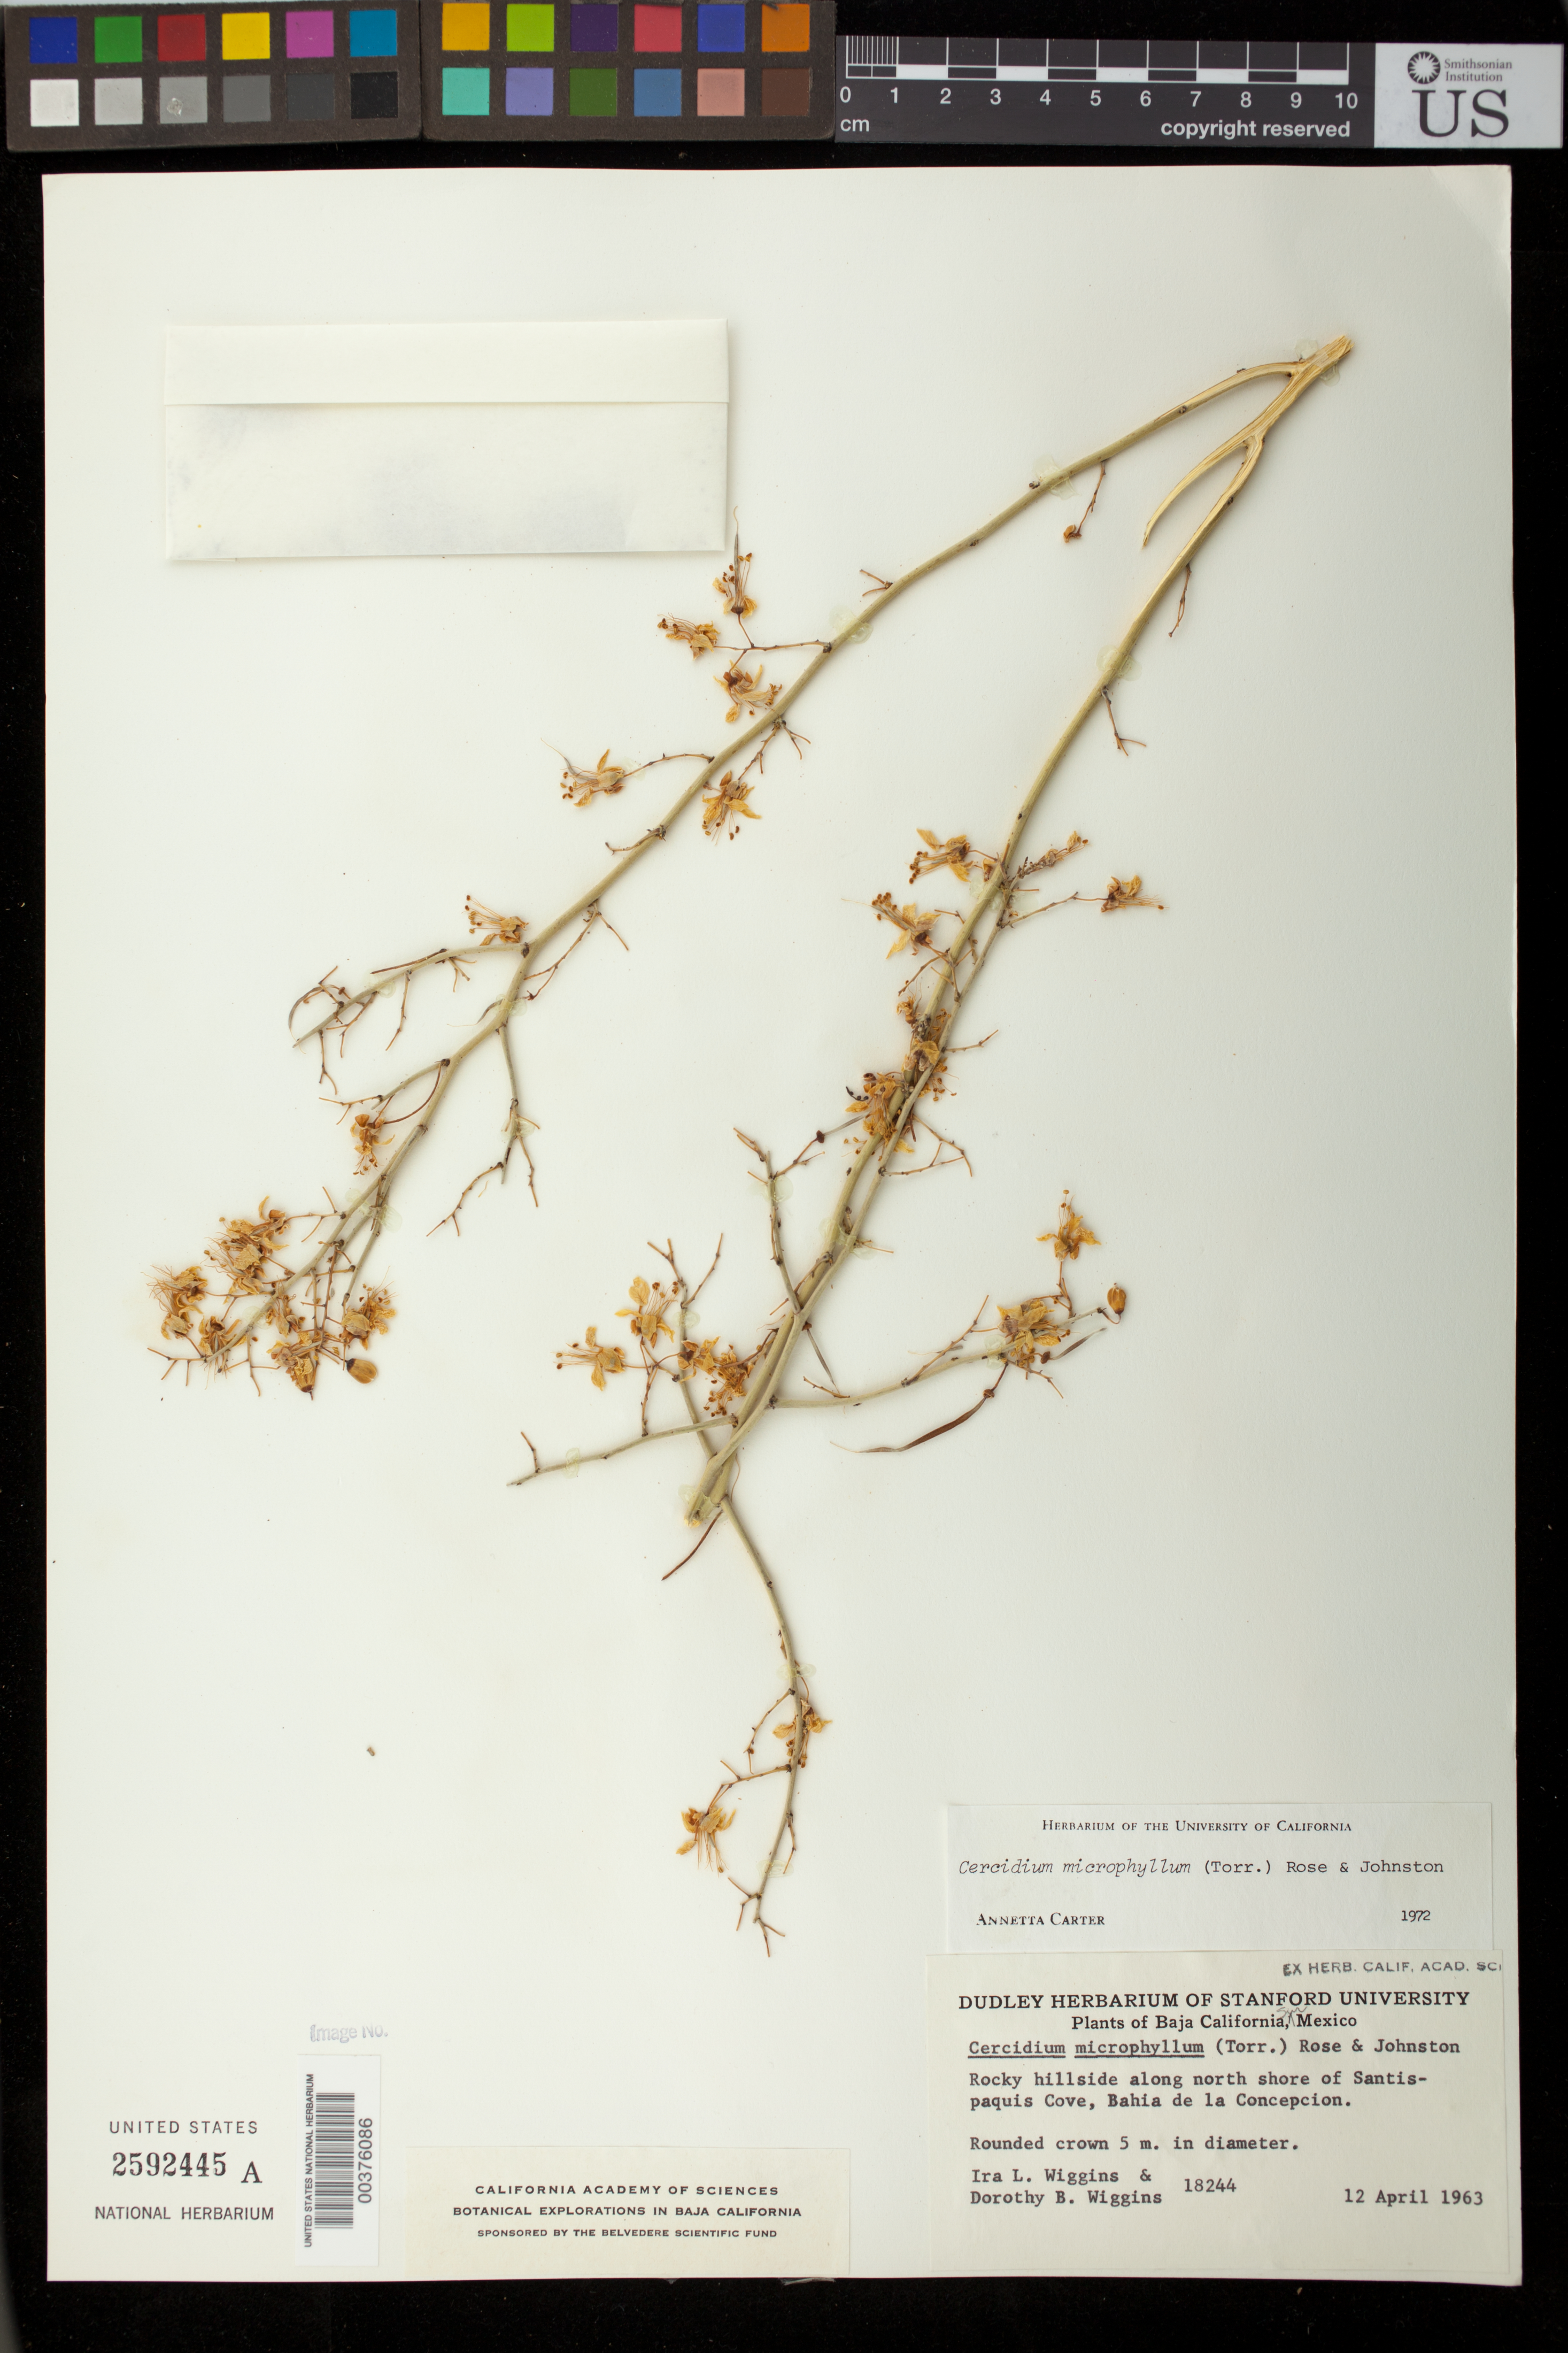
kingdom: Plantae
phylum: Tracheophyta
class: Magnoliopsida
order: Fabales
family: Fabaceae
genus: Parkinsonia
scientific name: Parkinsonia microphylla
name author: Torr.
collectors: I. L. Wiggins & D. B. Wiggins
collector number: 18244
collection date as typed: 12 Apr 1963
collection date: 1963-04-12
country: Mexico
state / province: Baja California Sur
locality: Along north shore of Santispaquis Cove, Bahia de La Concepcion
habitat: Rocky hillside along north shore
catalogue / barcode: US 2592445A